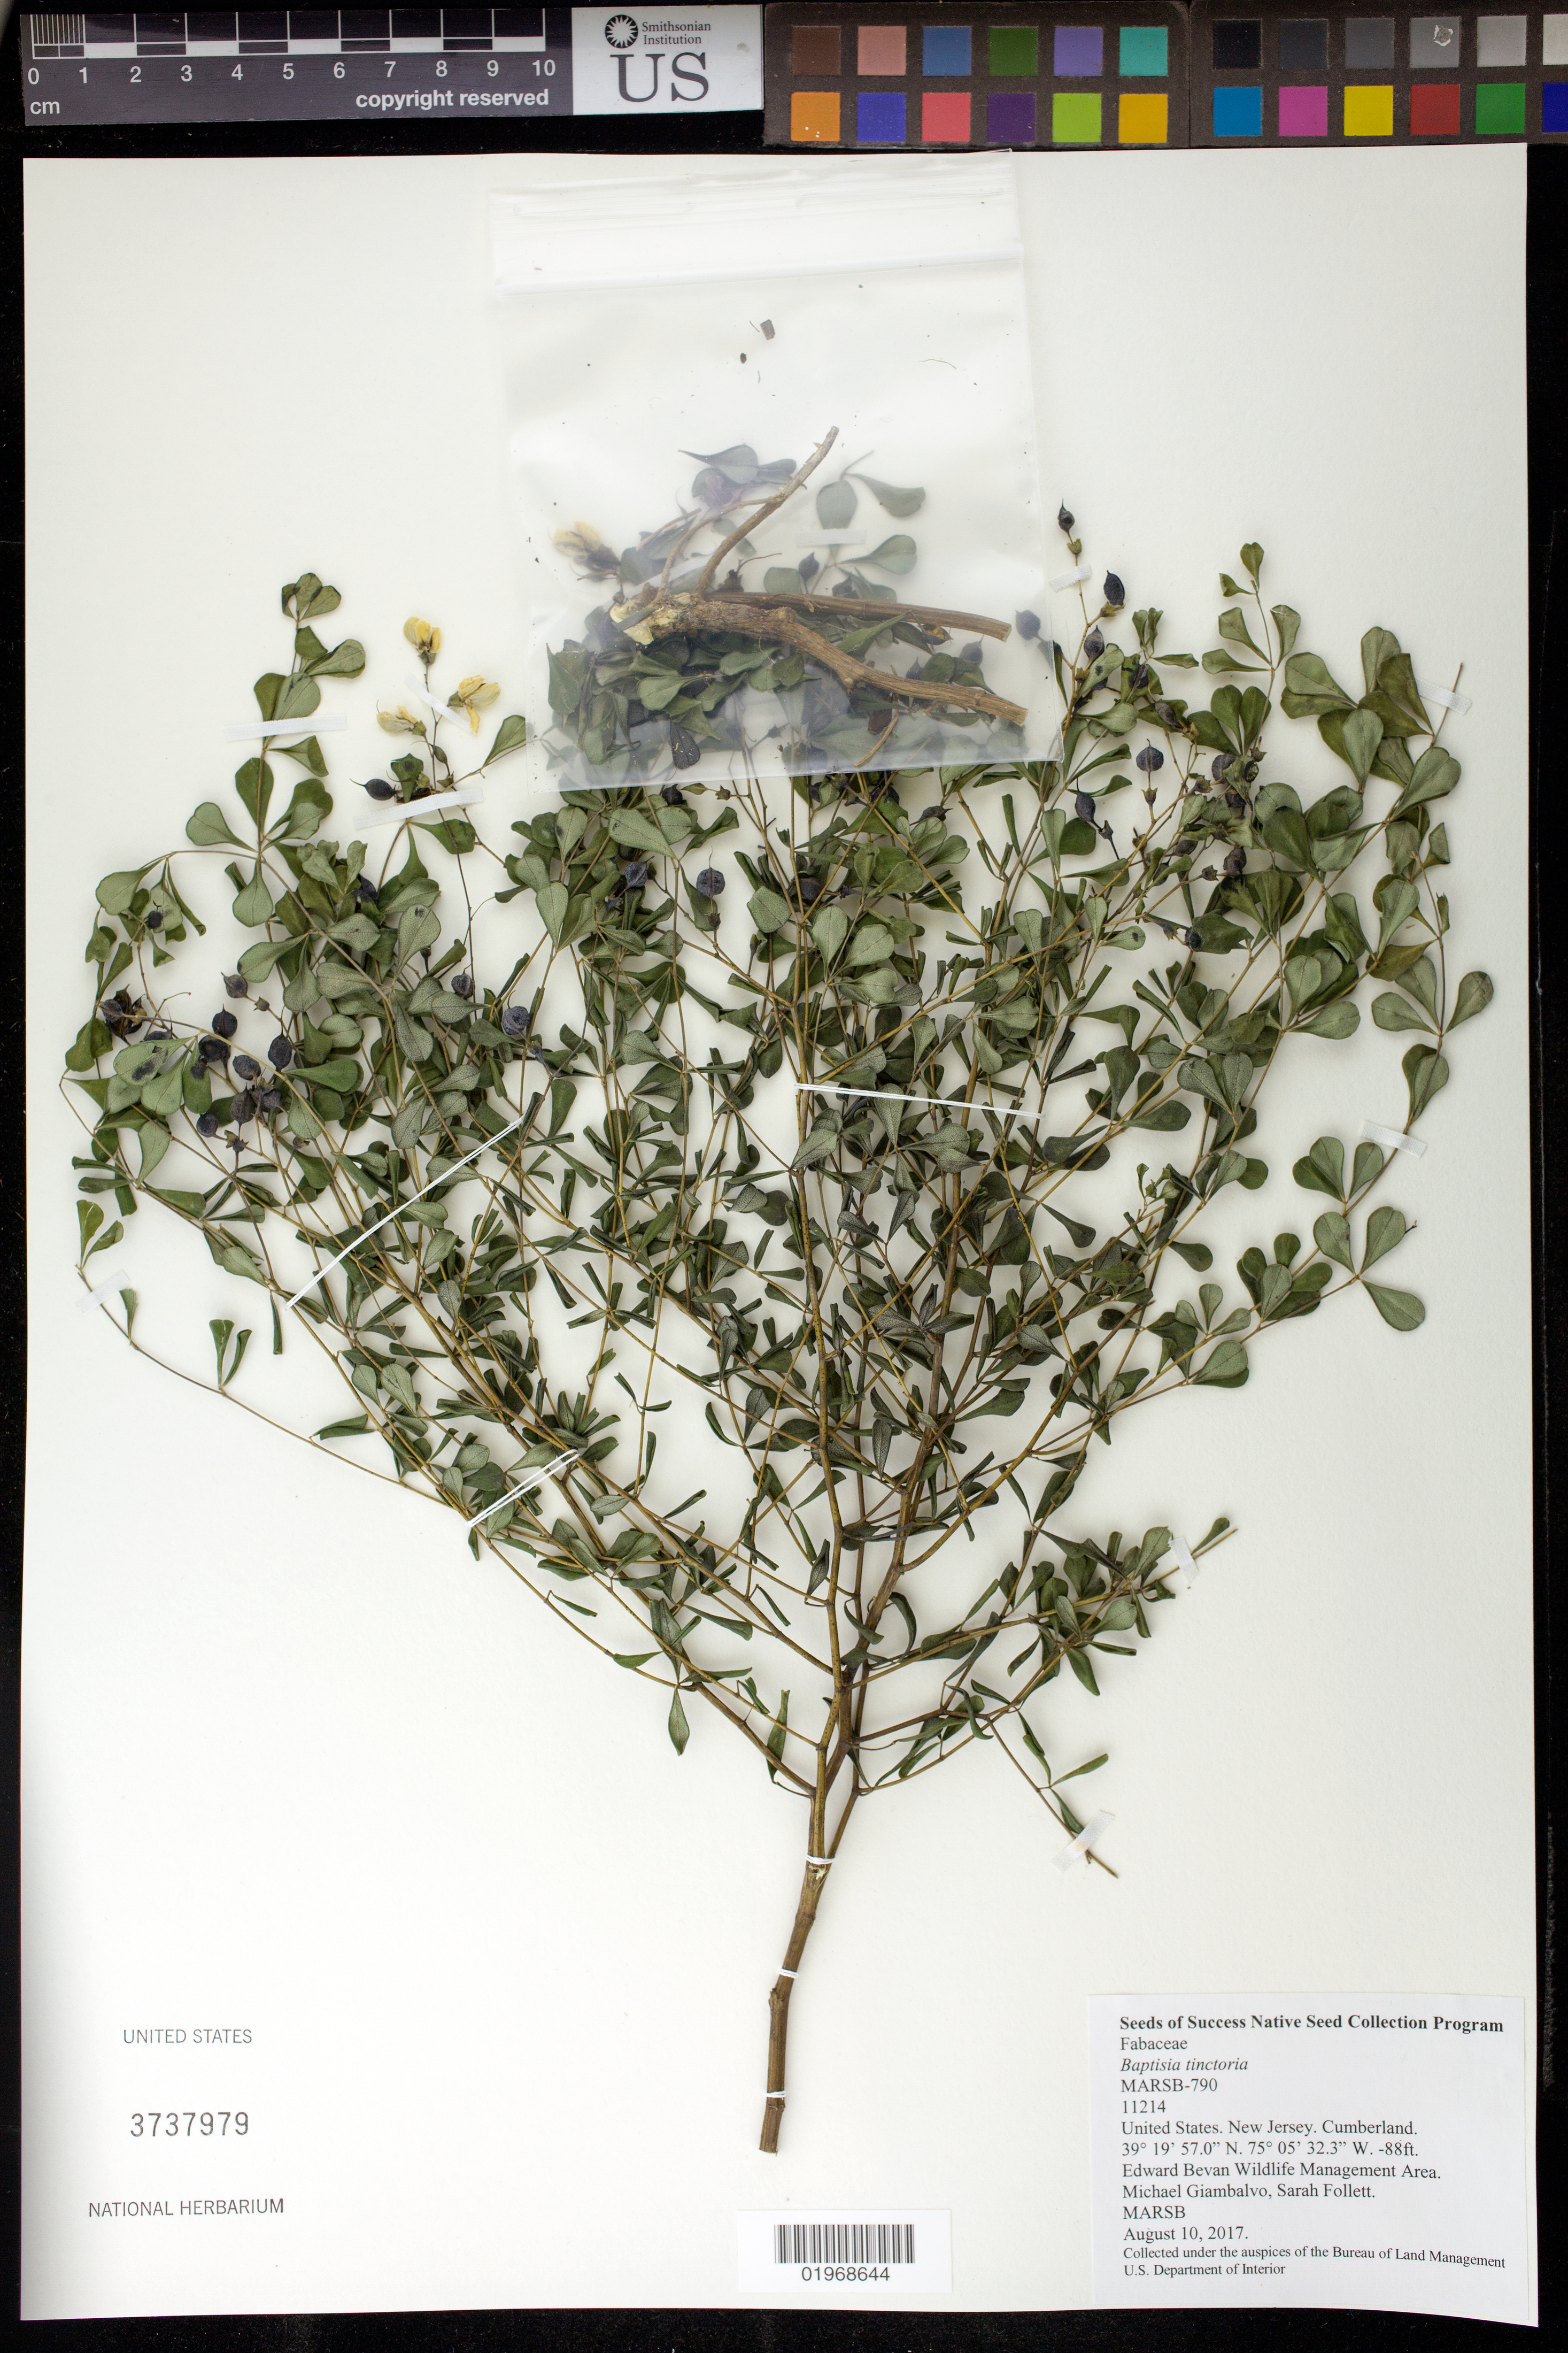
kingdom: Plantae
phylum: Tracheophyta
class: Magnoliopsida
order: Fabales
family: Fabaceae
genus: Baptisia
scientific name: Baptisia tinctoria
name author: (L.) R. Br.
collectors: M. Giambalvo & S. Follet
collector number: MARSB-790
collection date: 2017-08-10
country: United States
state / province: New Jersey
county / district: Cumberland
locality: Edward Bevan Wildlife Management Area, Battle Lane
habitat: Pitch Pine lowland powerline cut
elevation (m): -27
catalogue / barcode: US 3737979